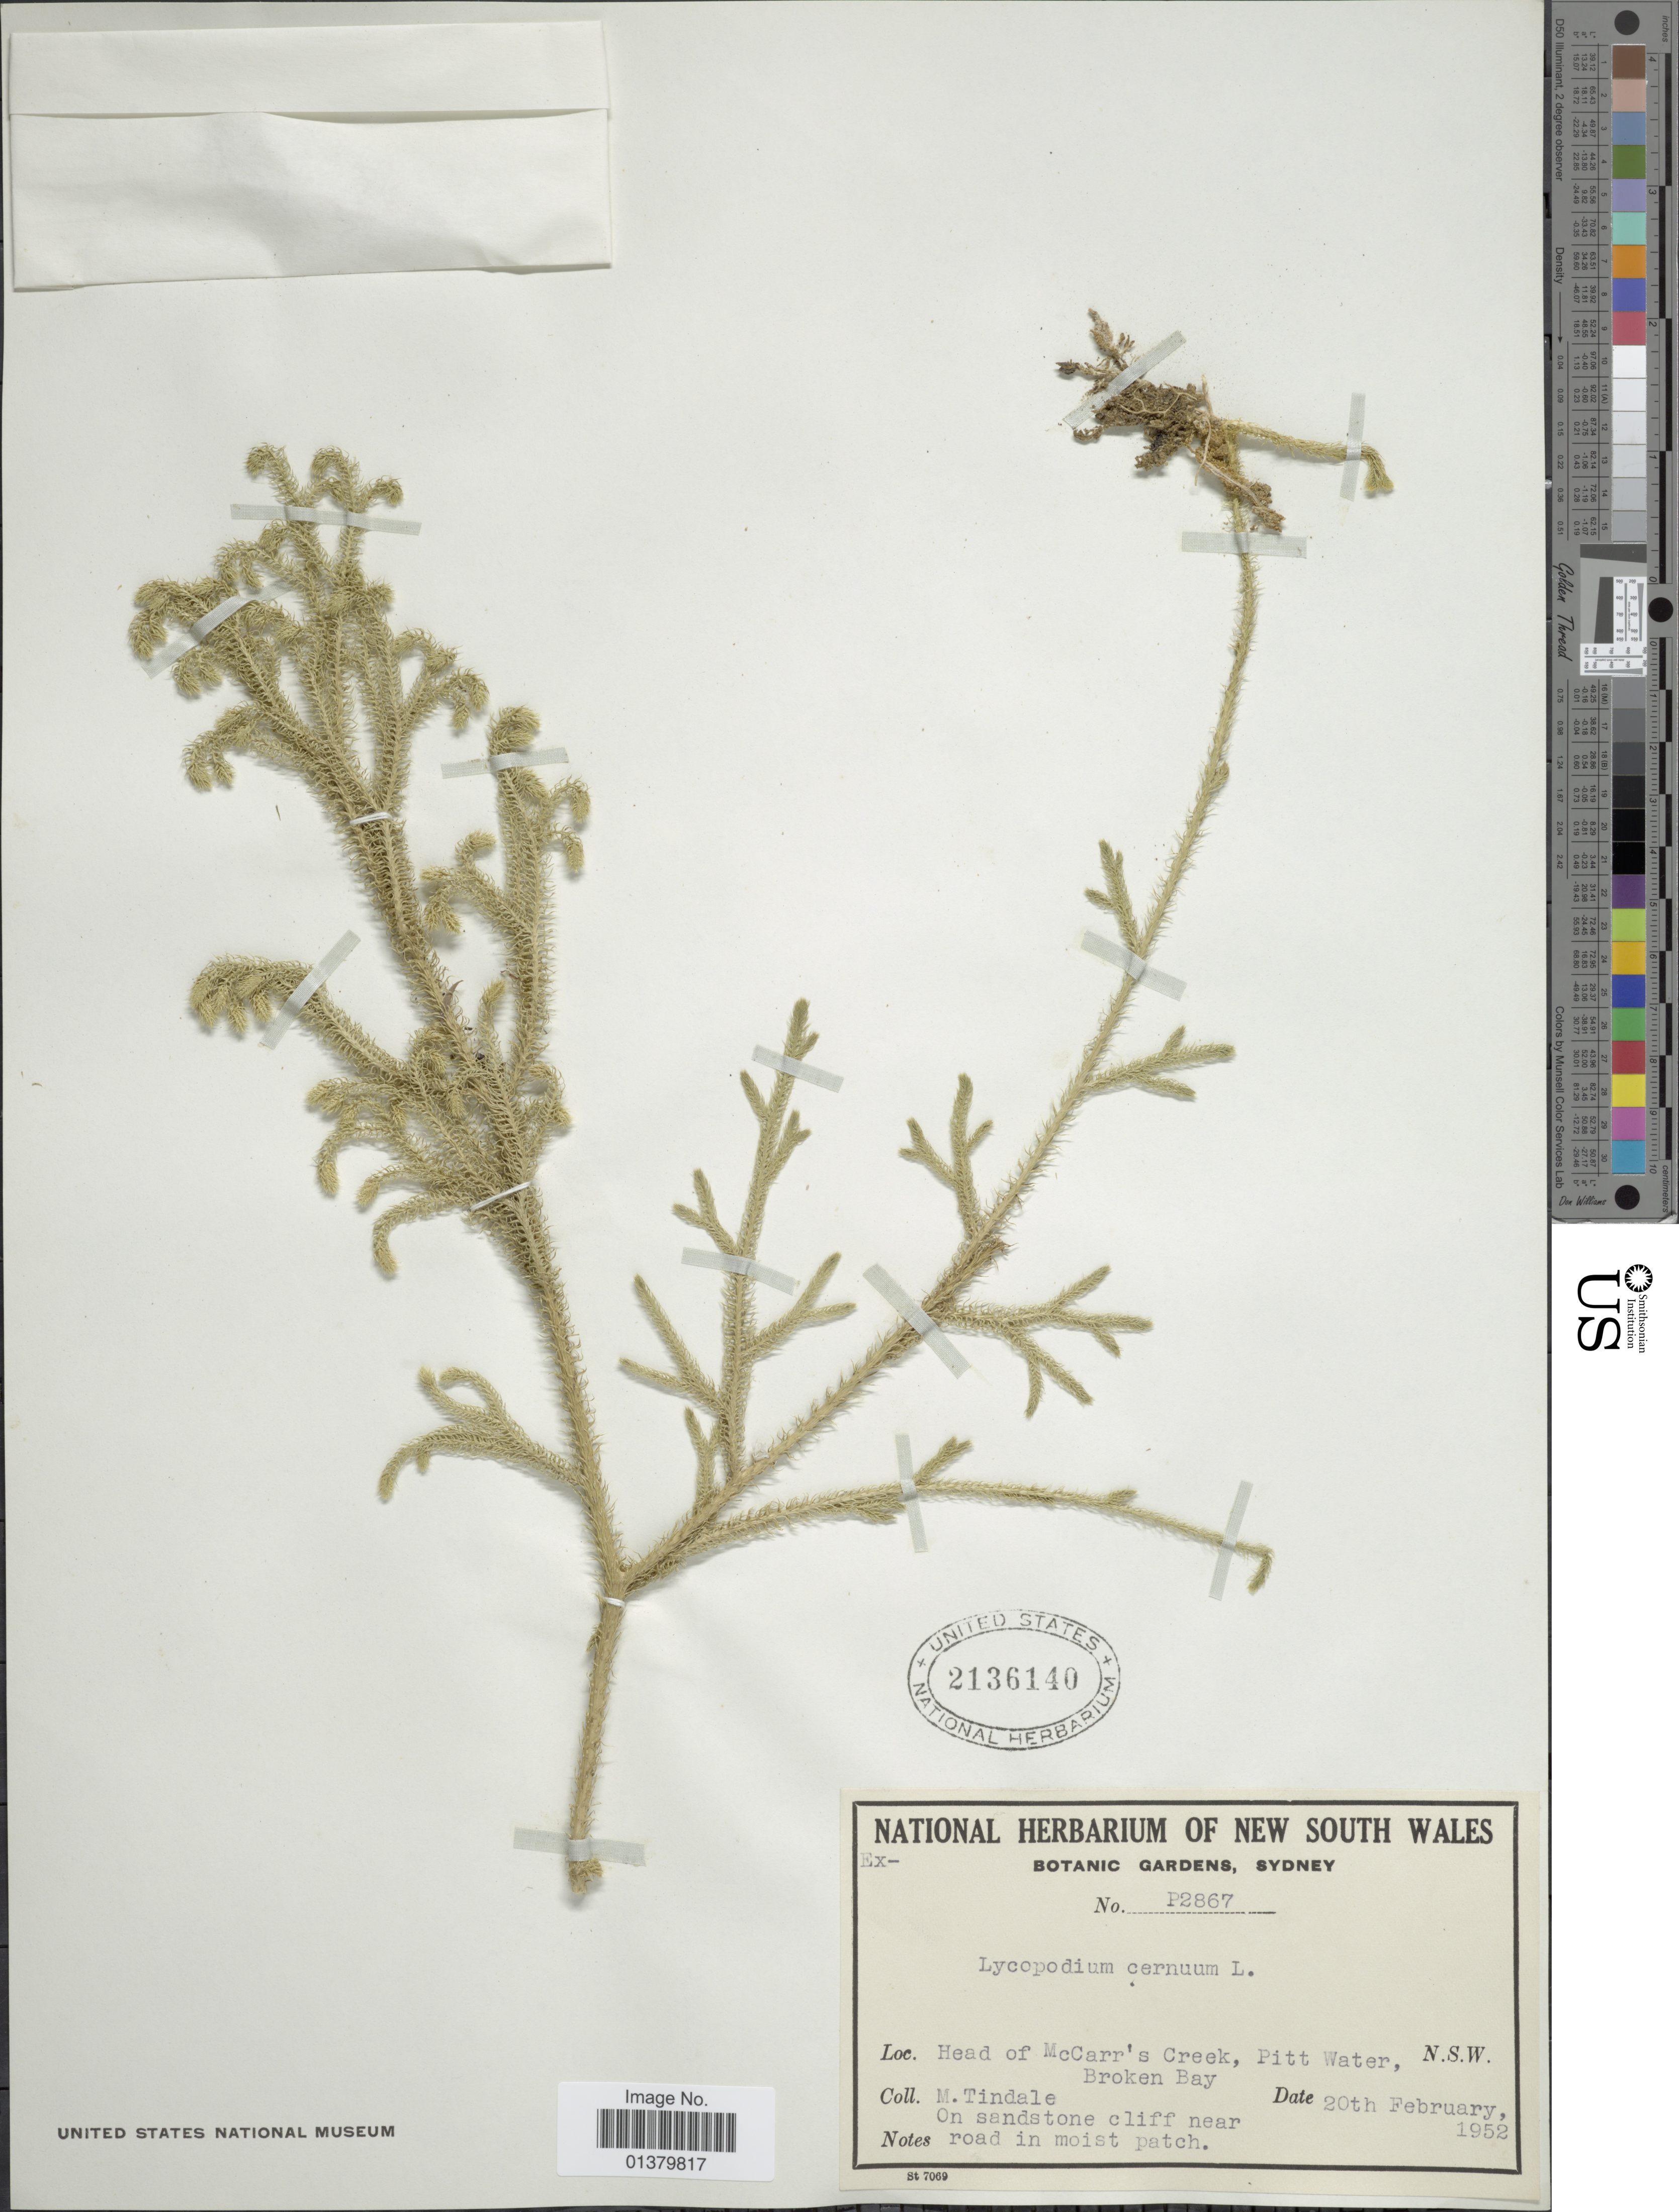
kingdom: Plantae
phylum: Tracheophyta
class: Lycopodiopsida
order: Lycopodiales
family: Lycopodiaceae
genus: Palhinhaea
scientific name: Palhinhaea cernua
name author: (L.) Vasc. & Franco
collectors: M. D. Tindale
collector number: P 2867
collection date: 1952-02-20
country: Australia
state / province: New South Wales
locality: Head of McCarr's Creek, Pitt Water, Broken Bay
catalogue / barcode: US 2136140